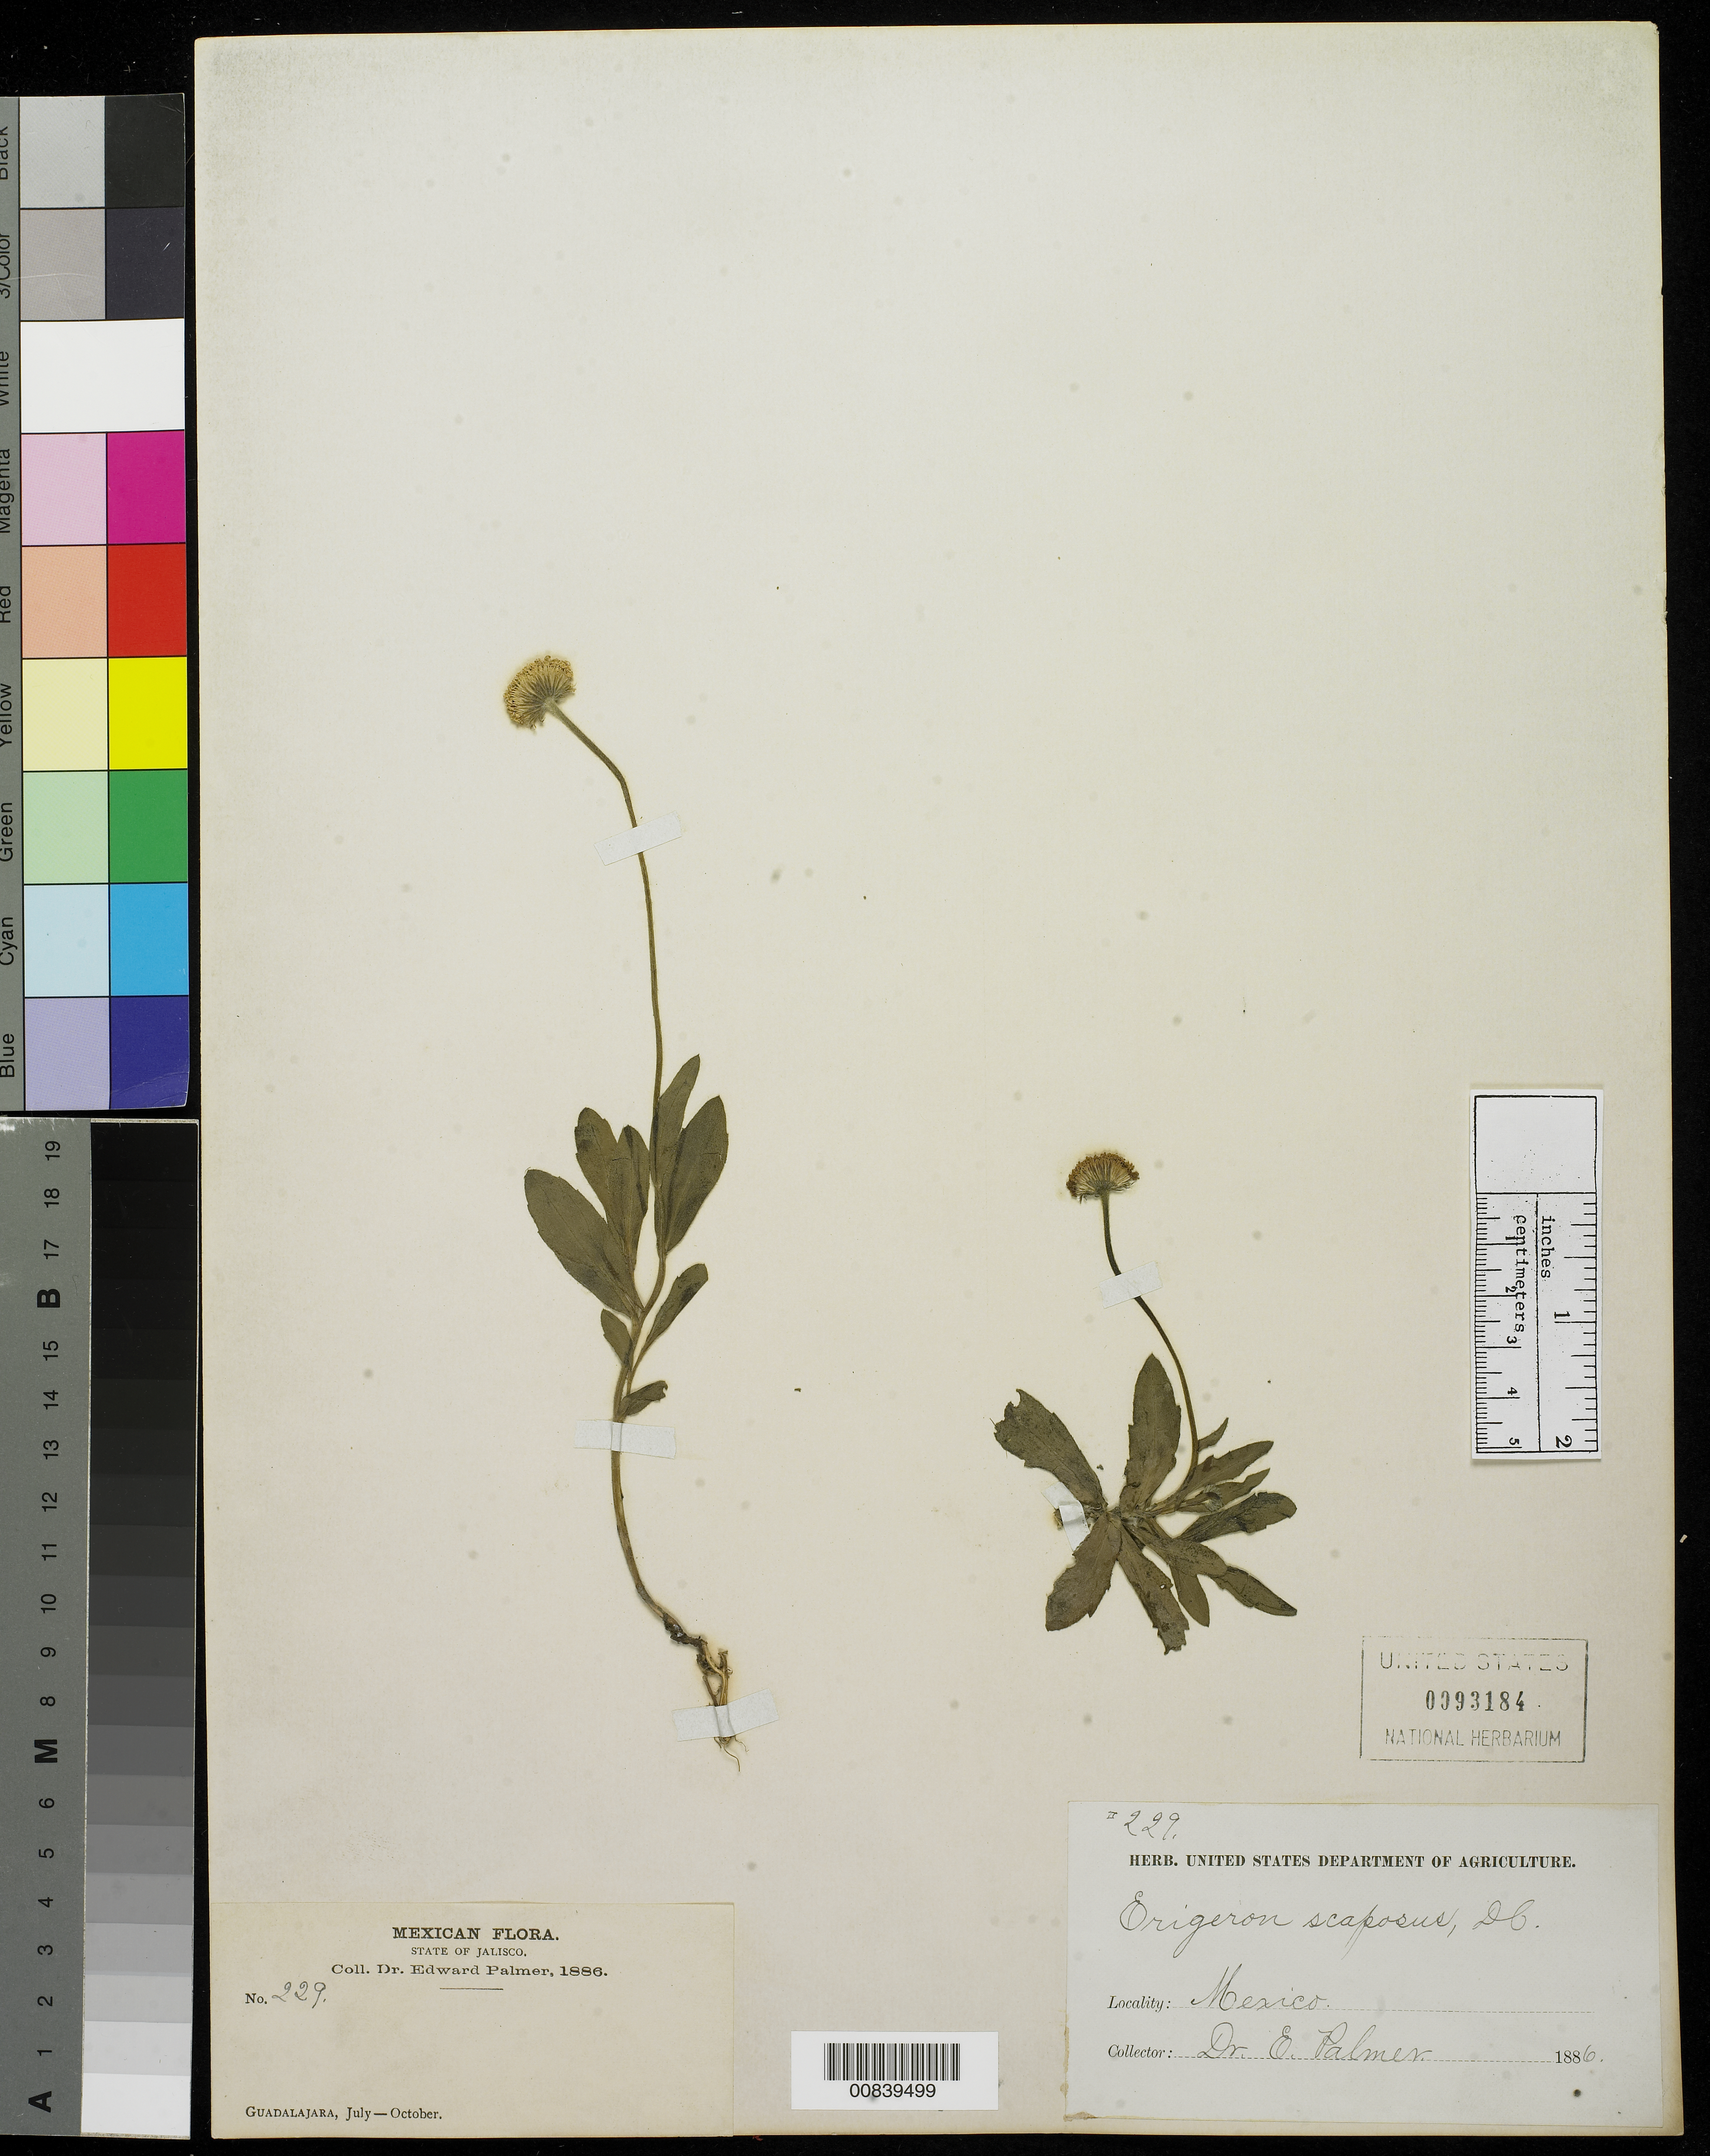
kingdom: Plantae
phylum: Tracheophyta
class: Magnoliopsida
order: Asterales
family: Asteraceae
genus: Erigeron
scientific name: Erigeron scaposus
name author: DC.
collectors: E. Palmer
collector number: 229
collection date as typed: Jul 1886 to -- Oct 1886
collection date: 1886-07/1886-10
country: Mexico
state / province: Jalisco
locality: Guadalajara, Jalisco.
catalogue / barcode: US 93184